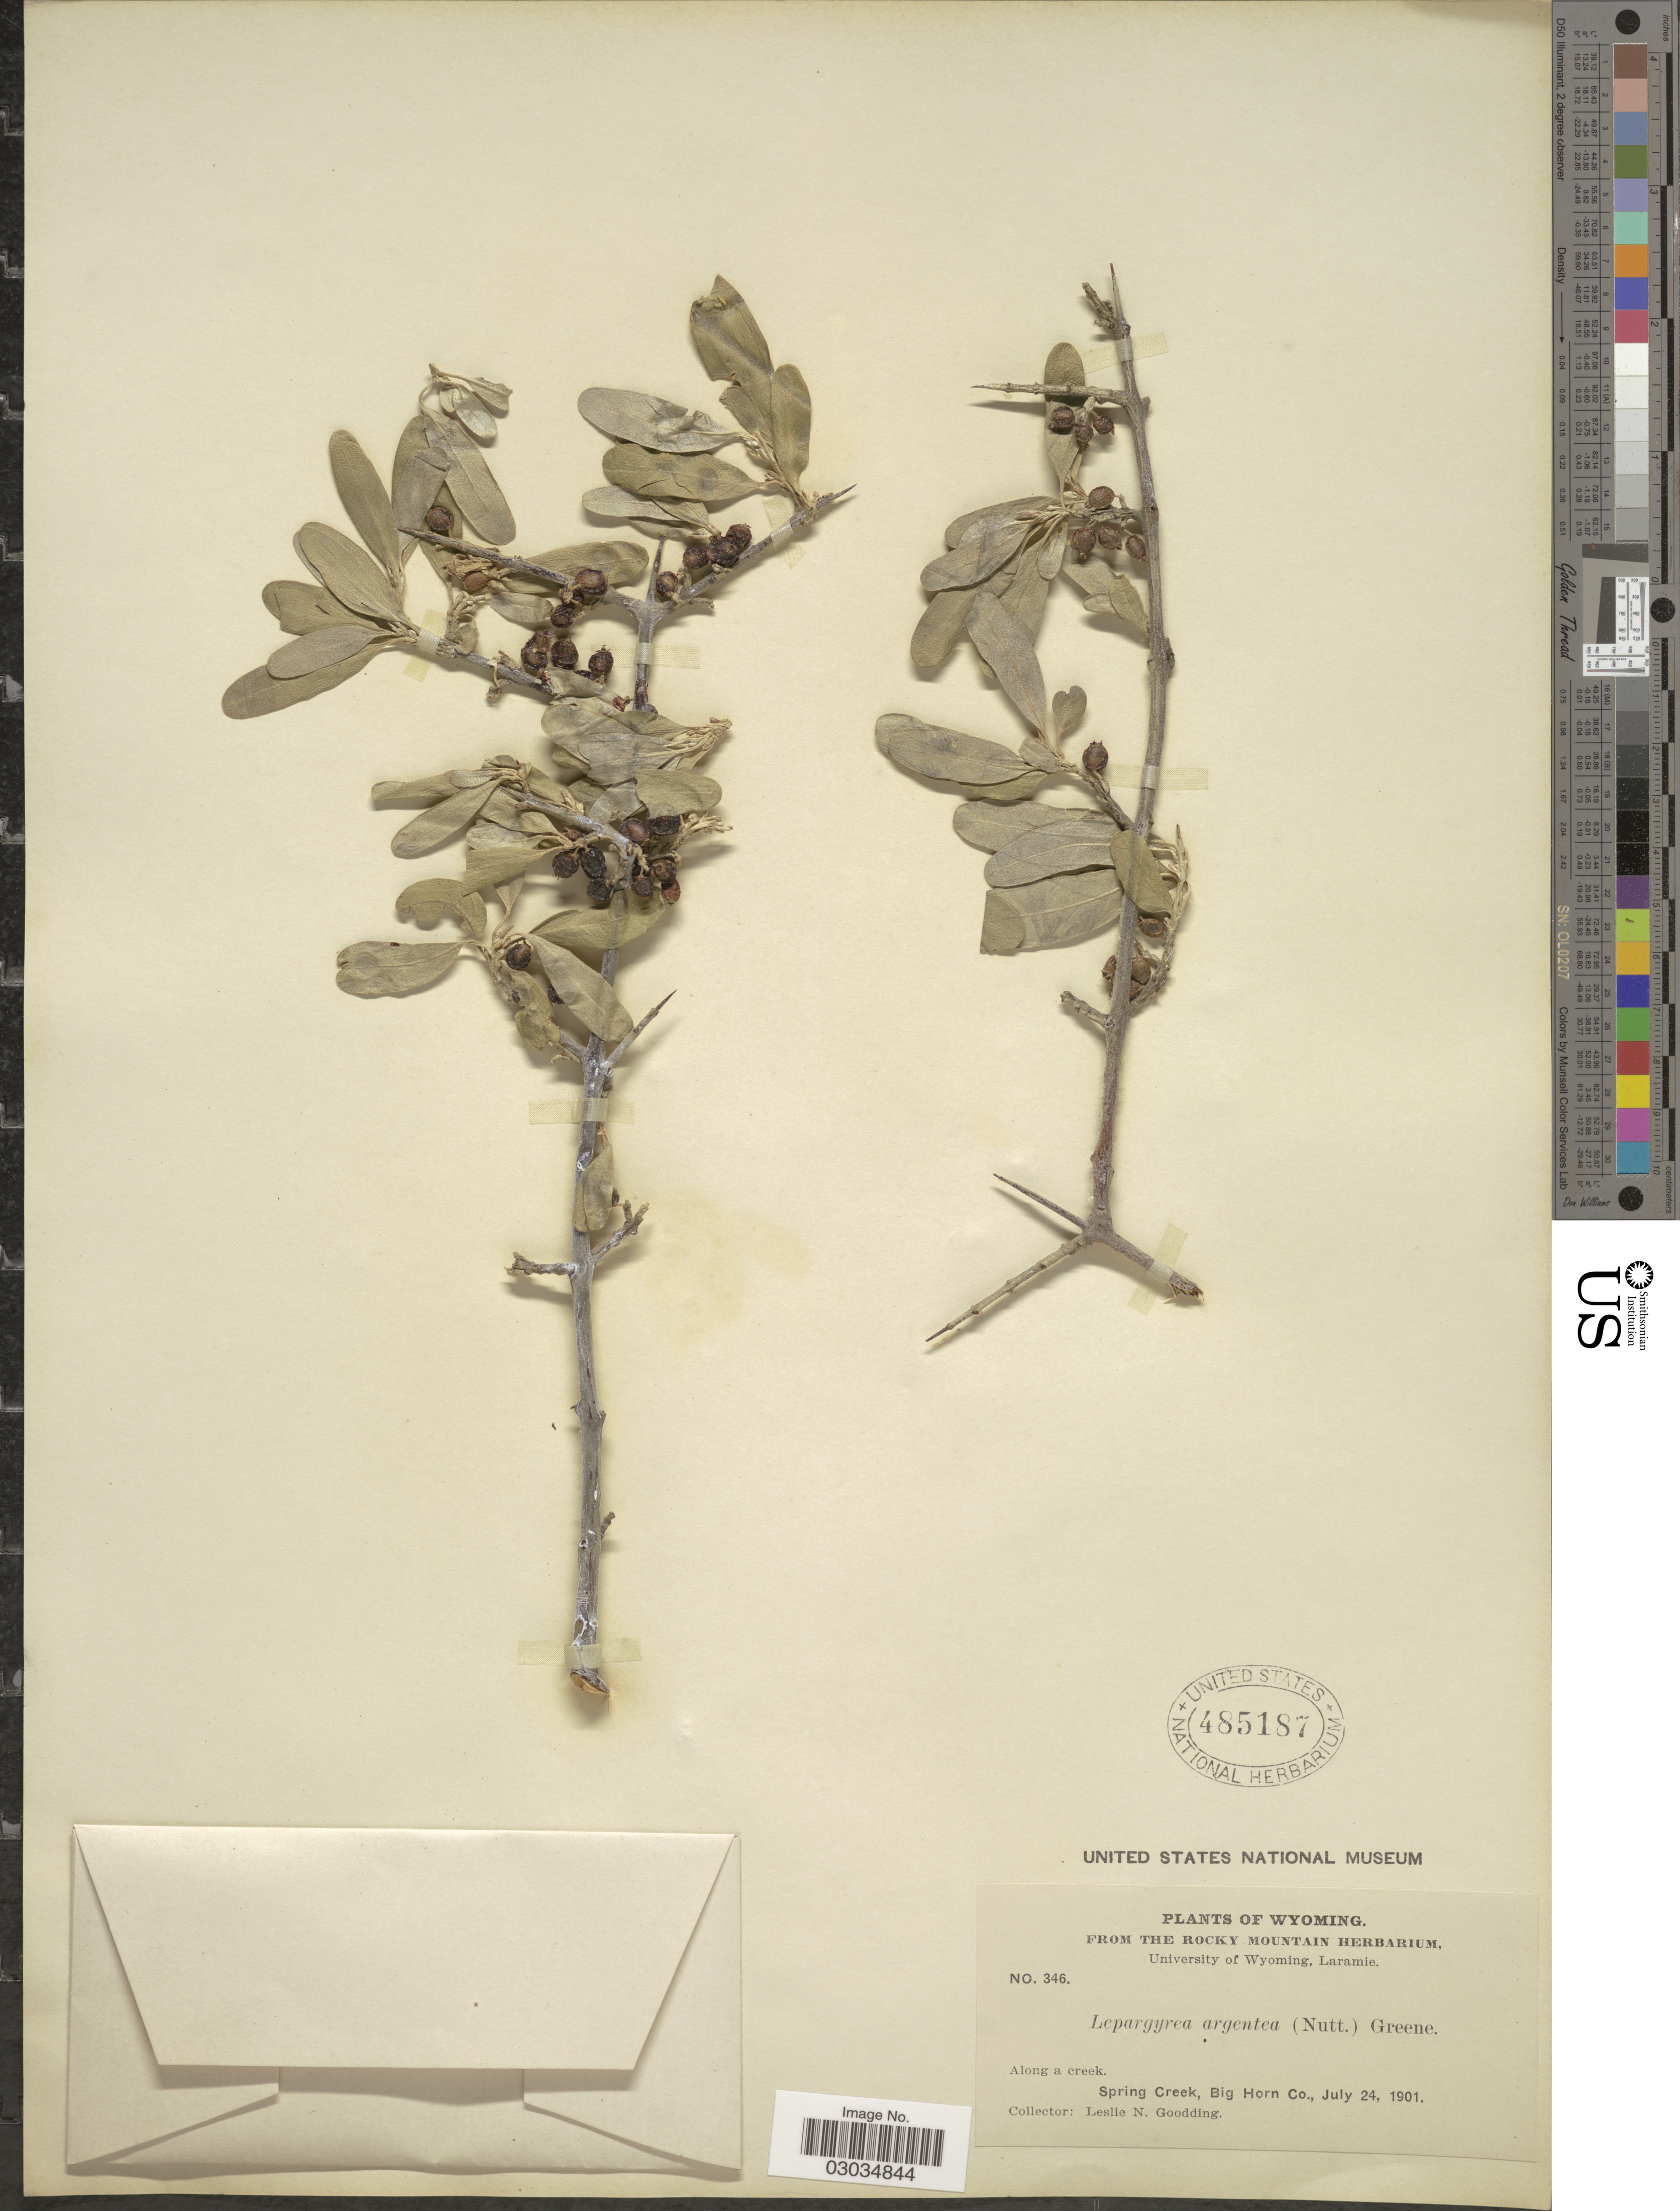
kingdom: Plantae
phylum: Tracheophyta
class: Magnoliopsida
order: Rosales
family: Elaeagnaceae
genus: Shepherdia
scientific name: Shepherdia argentea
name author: (Pursh) Nutt.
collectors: L. N. Goodding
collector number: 346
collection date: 1901-07-24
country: United States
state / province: Wyoming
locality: Spring Creek, Big Horn Co.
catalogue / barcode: US 485187